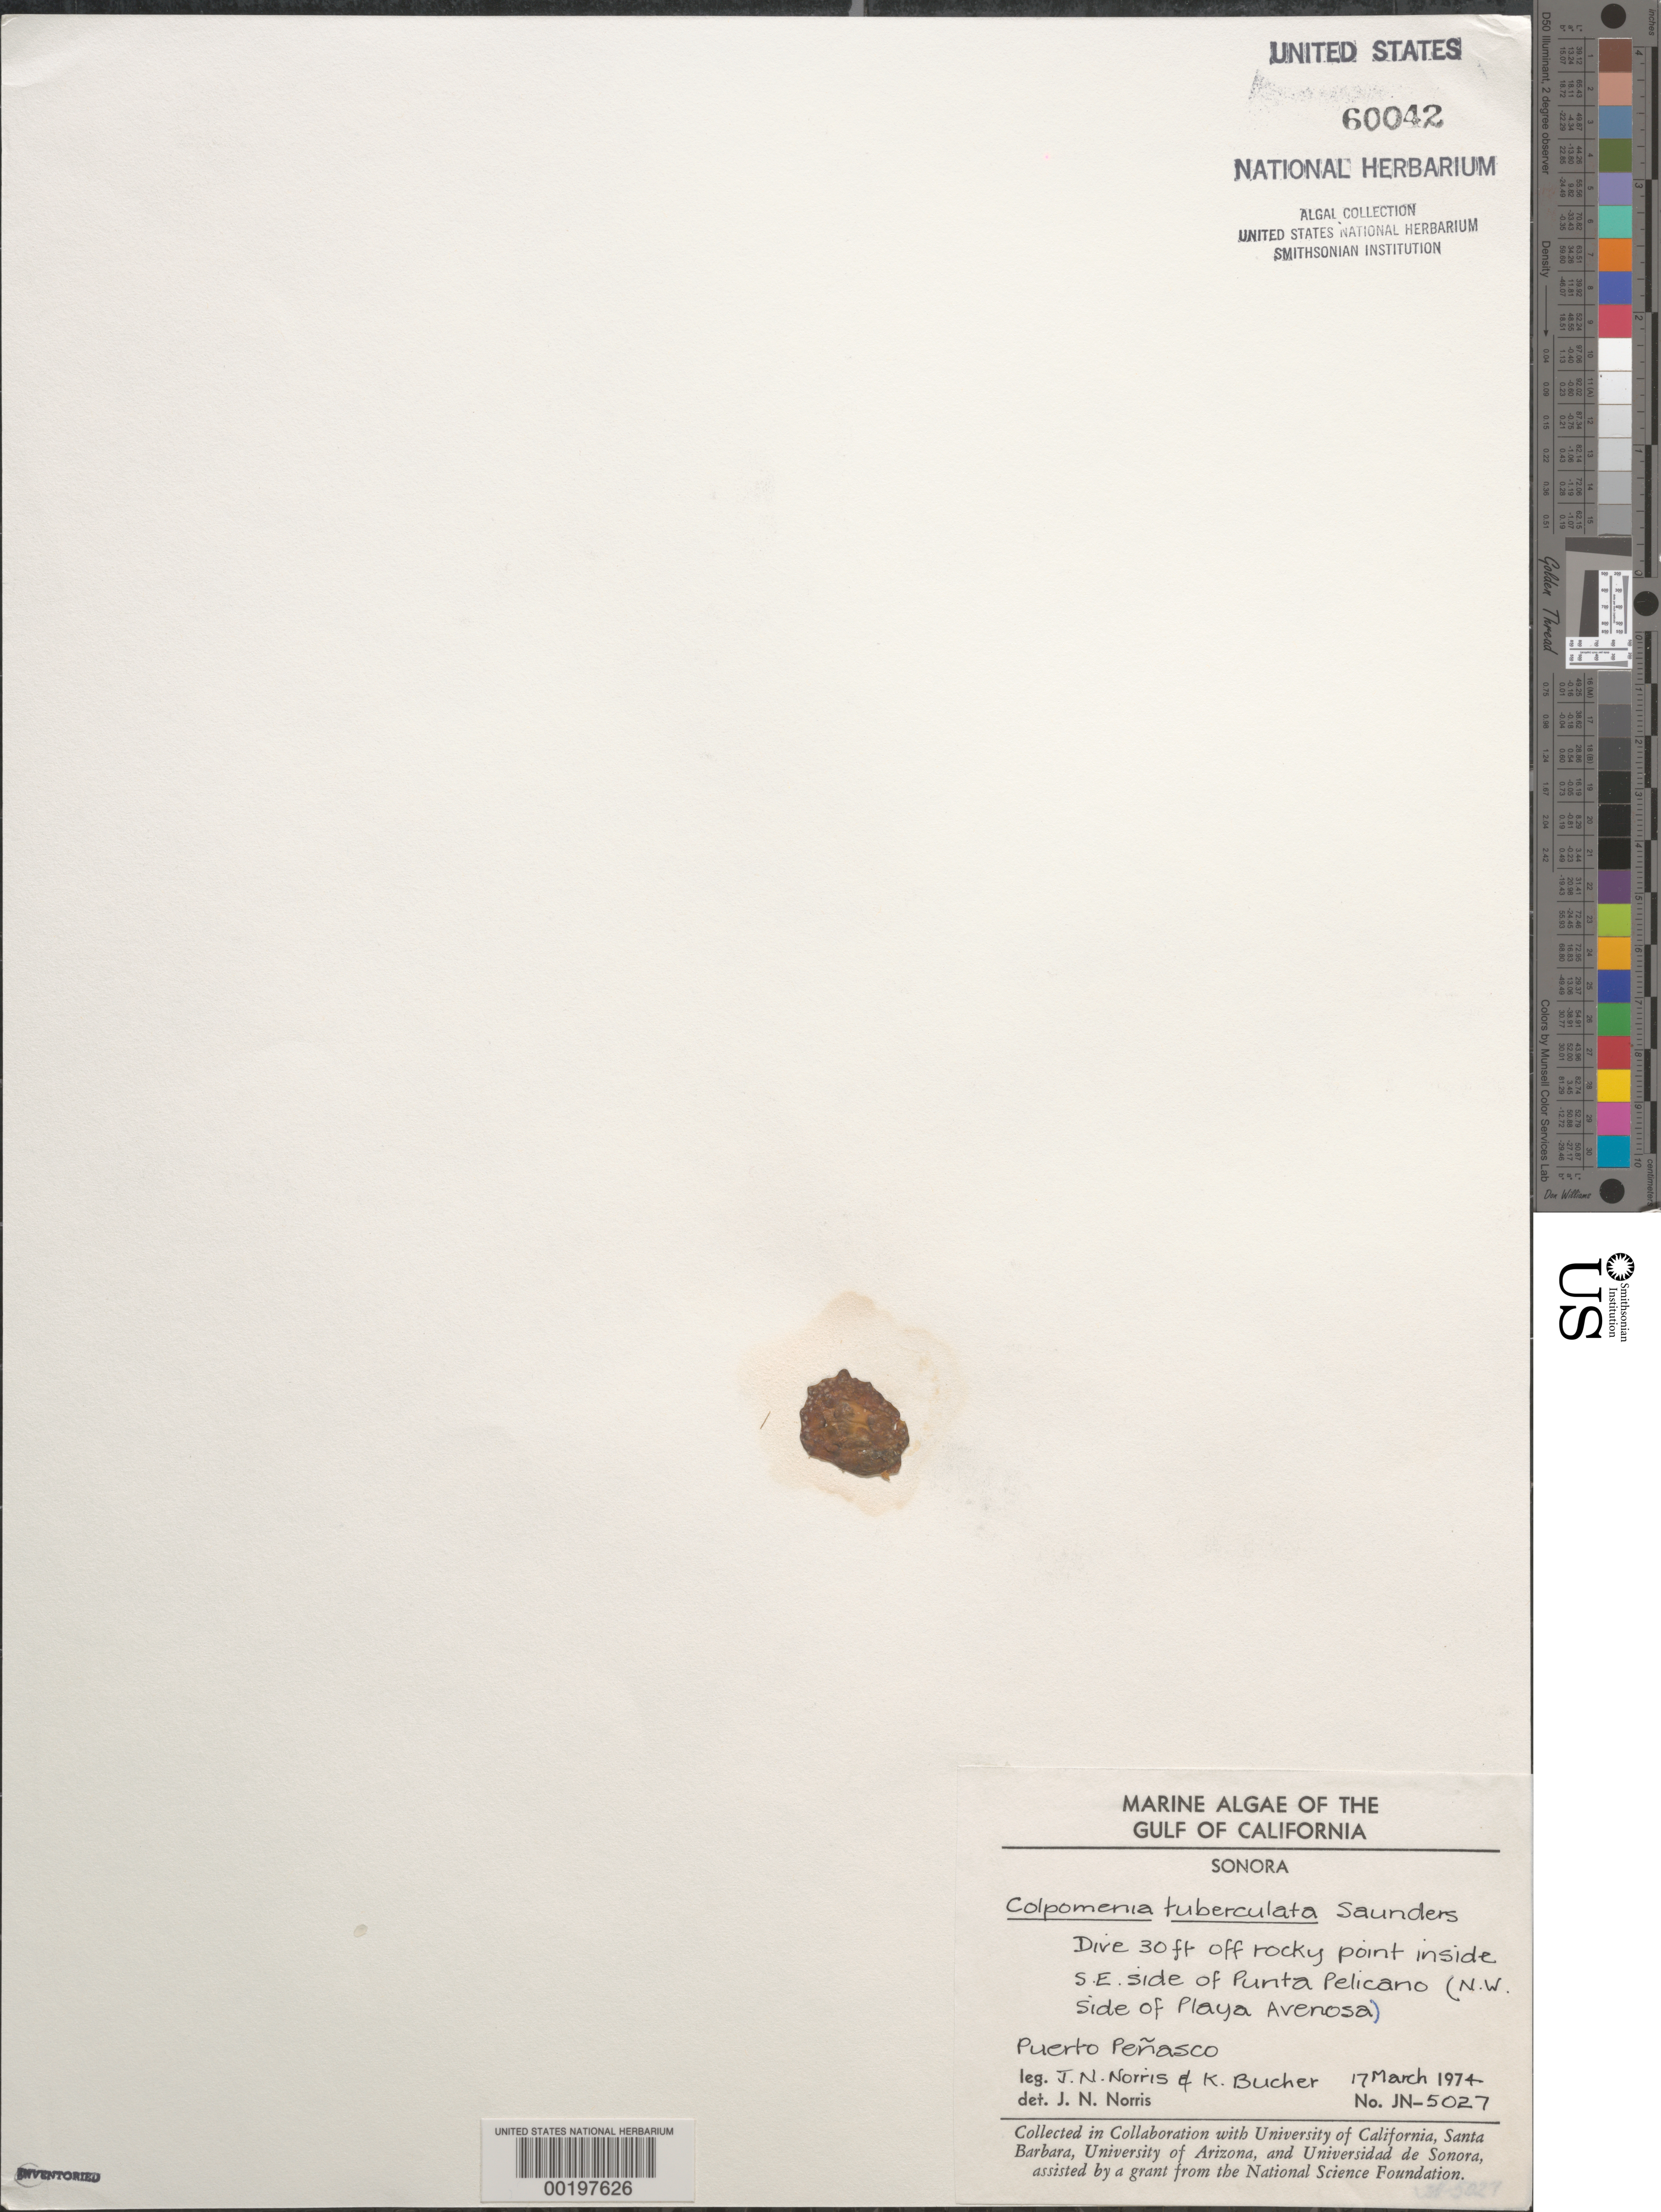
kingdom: Chromista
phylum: Ochrophyta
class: Phaeophyceae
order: Scytosiphonales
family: Scytosiphonaceae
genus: Colpomenia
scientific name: Colpomenia tuberculata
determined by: Norris, James N.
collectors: J. N. Norris & K. E. Bucher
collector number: JN-5027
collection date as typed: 17 Mar 1974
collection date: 1974-03-17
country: Mexico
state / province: Sonora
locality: Puerto Penasco, Punta Pelicano, Playa Arenosa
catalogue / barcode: US 60042